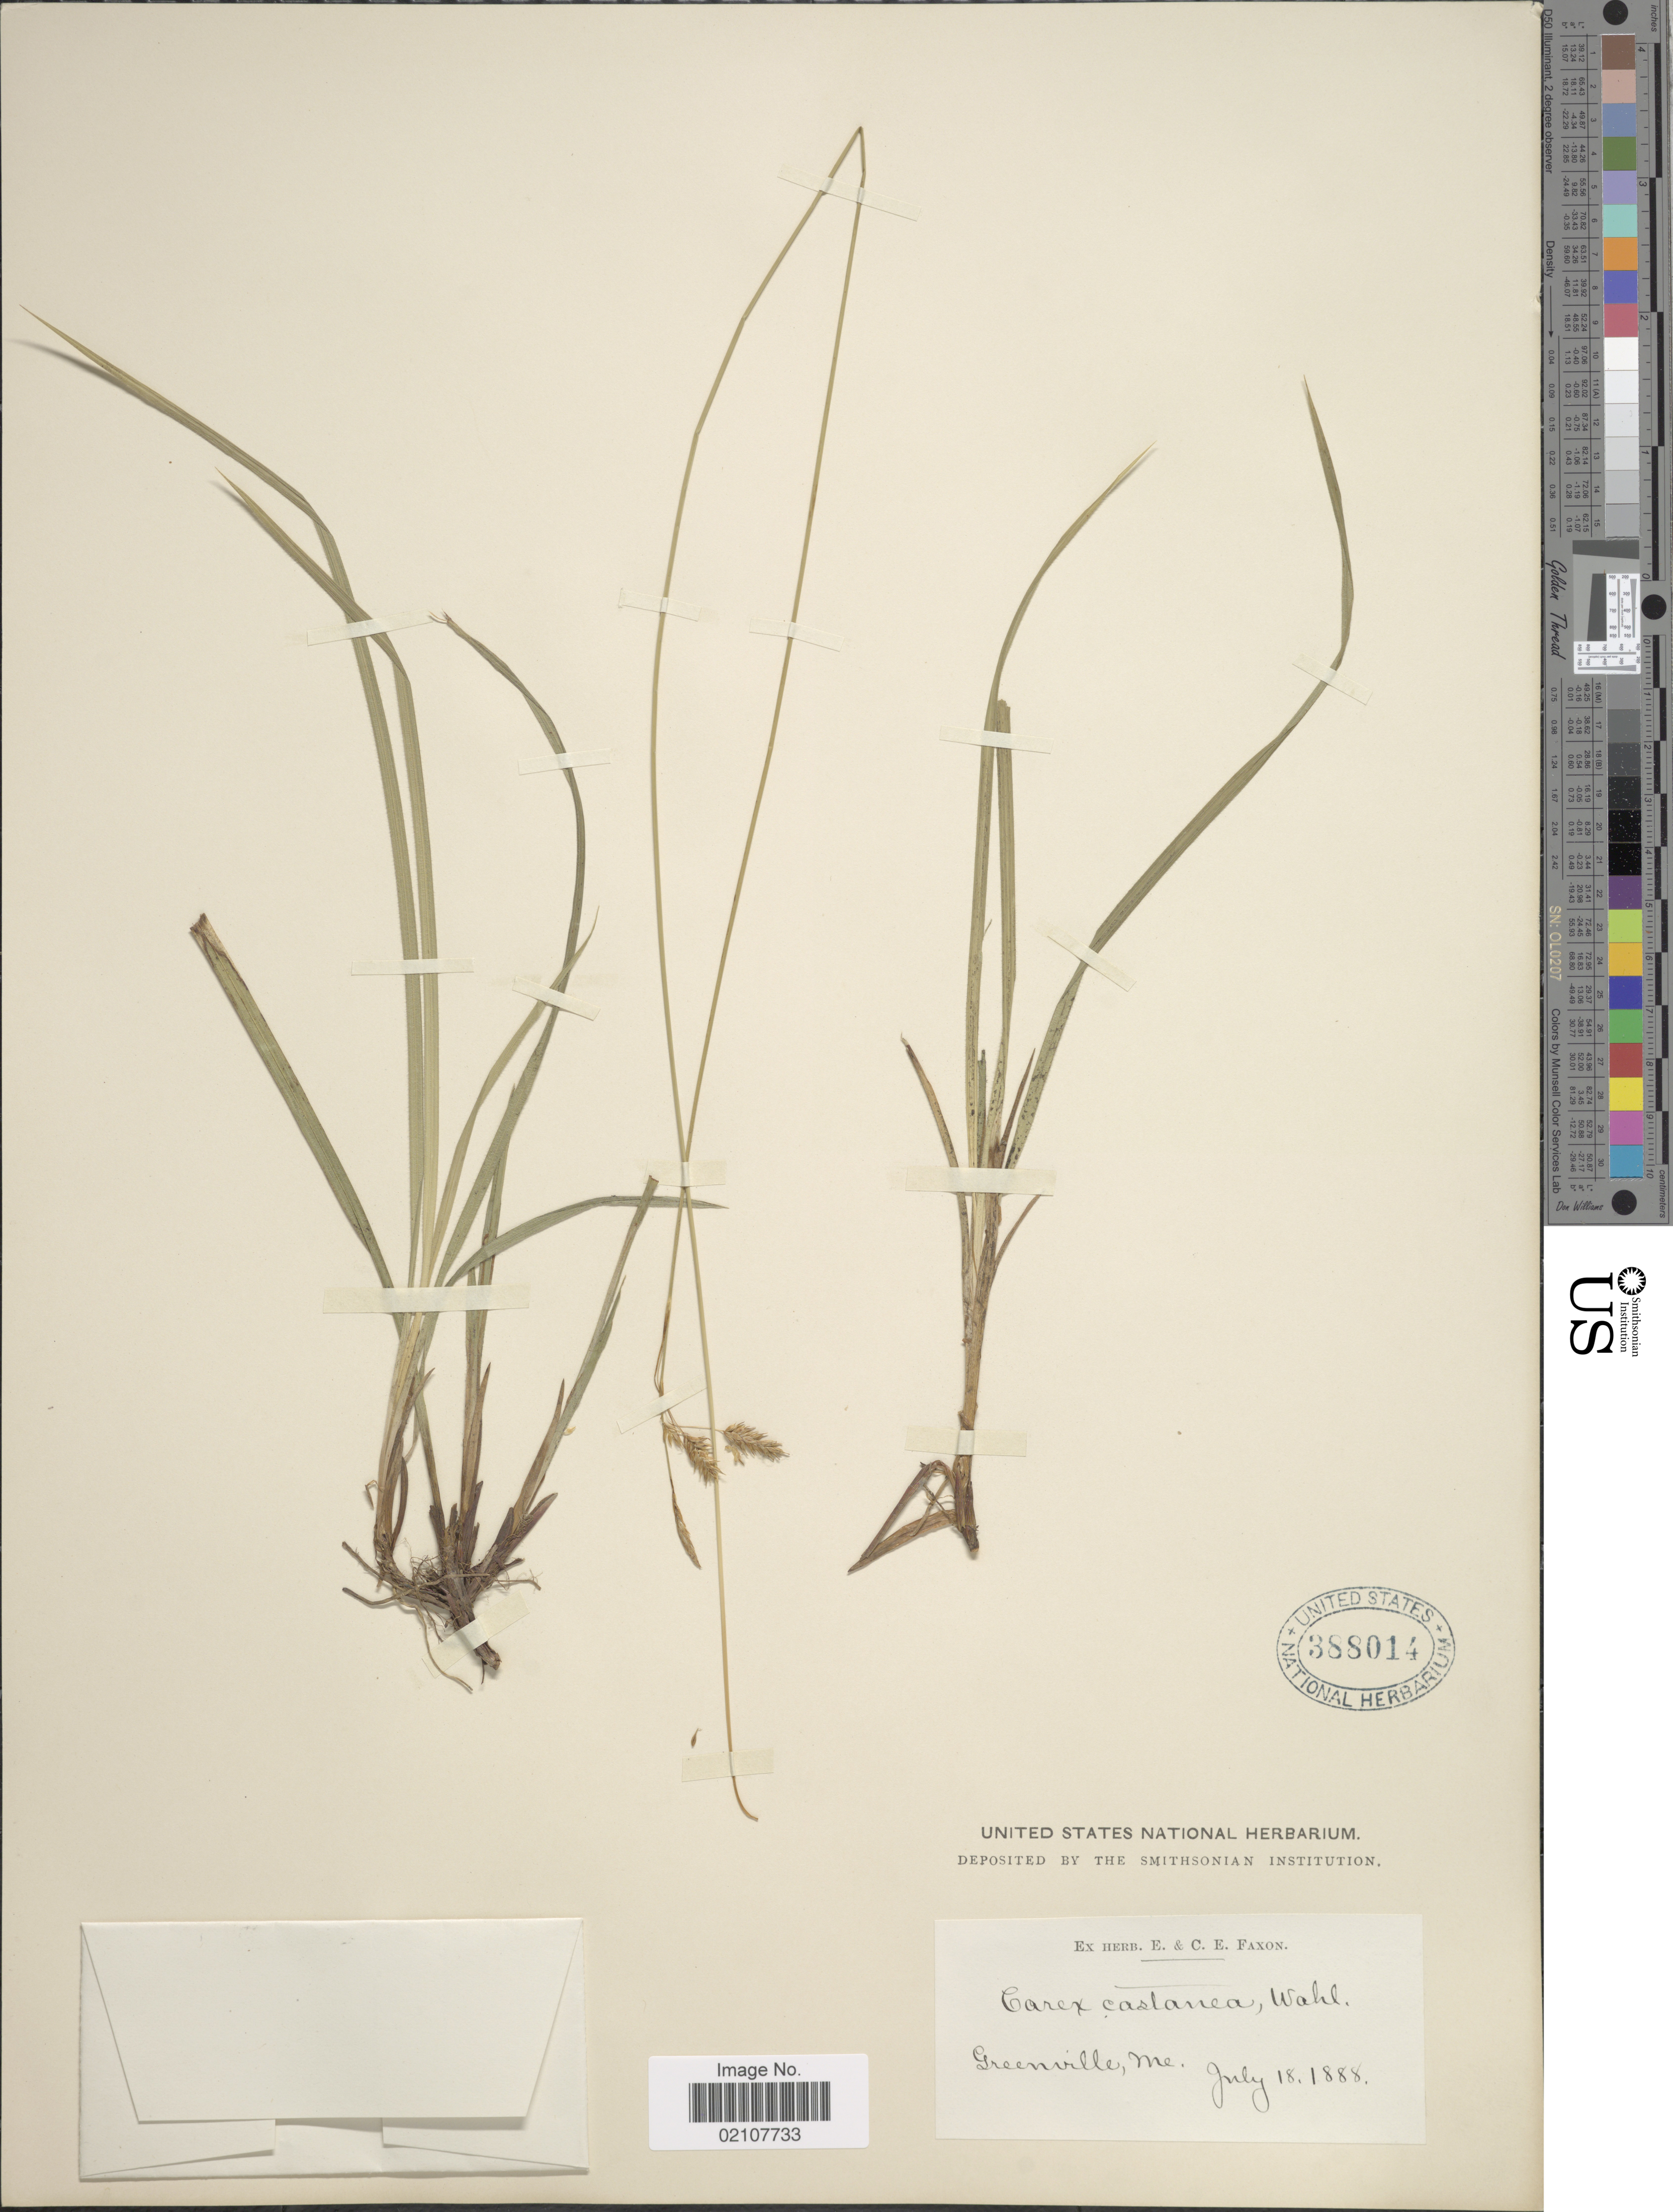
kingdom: Plantae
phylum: Tracheophyta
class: Liliopsida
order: Poales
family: Cyperaceae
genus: Carex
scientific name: Carex castanea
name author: Wahlenb.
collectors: E. Faxon & C. Faxon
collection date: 1888-07-18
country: United States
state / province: Maine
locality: Greenville, Me.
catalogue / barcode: US 388014